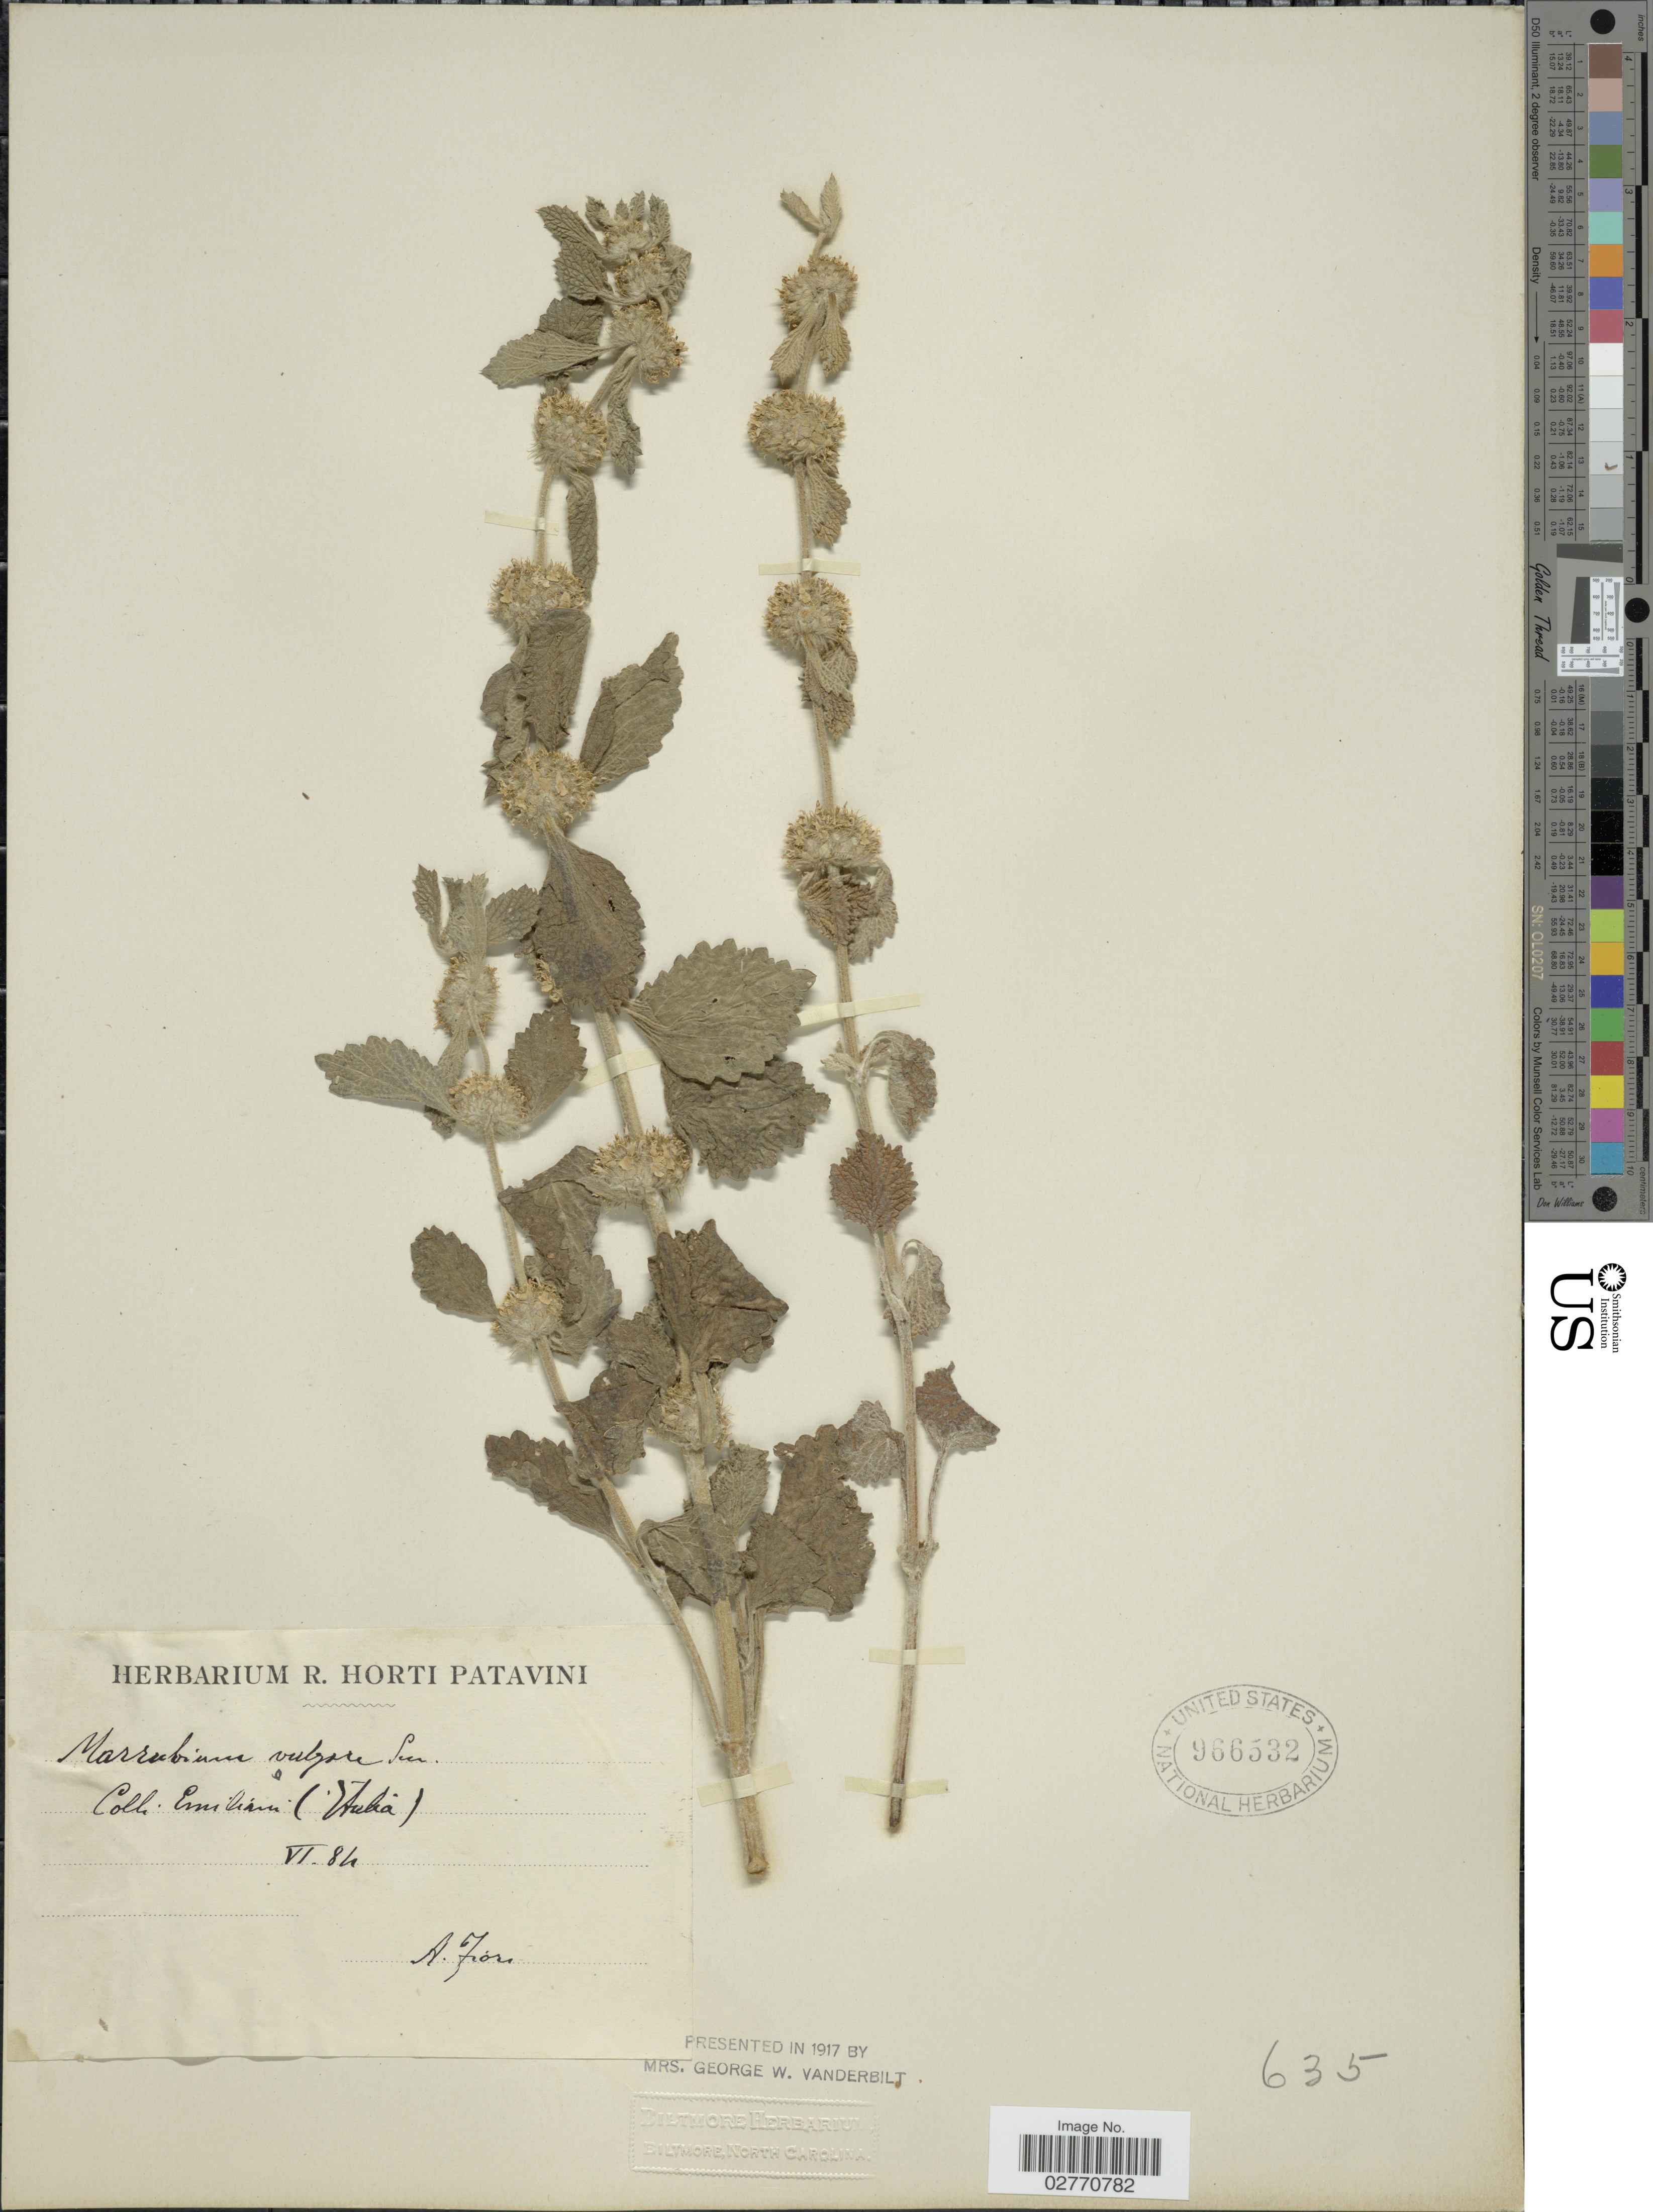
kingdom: Plantae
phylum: Tracheophyta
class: Magnoliopsida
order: Lamiales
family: Lamiaceae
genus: Marrubium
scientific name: Marrubium vulgare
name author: L.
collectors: A. Fiori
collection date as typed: Transcribed d/m/y: /6/84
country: Austria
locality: Colli Emiliani [interpreted]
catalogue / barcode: US 966532